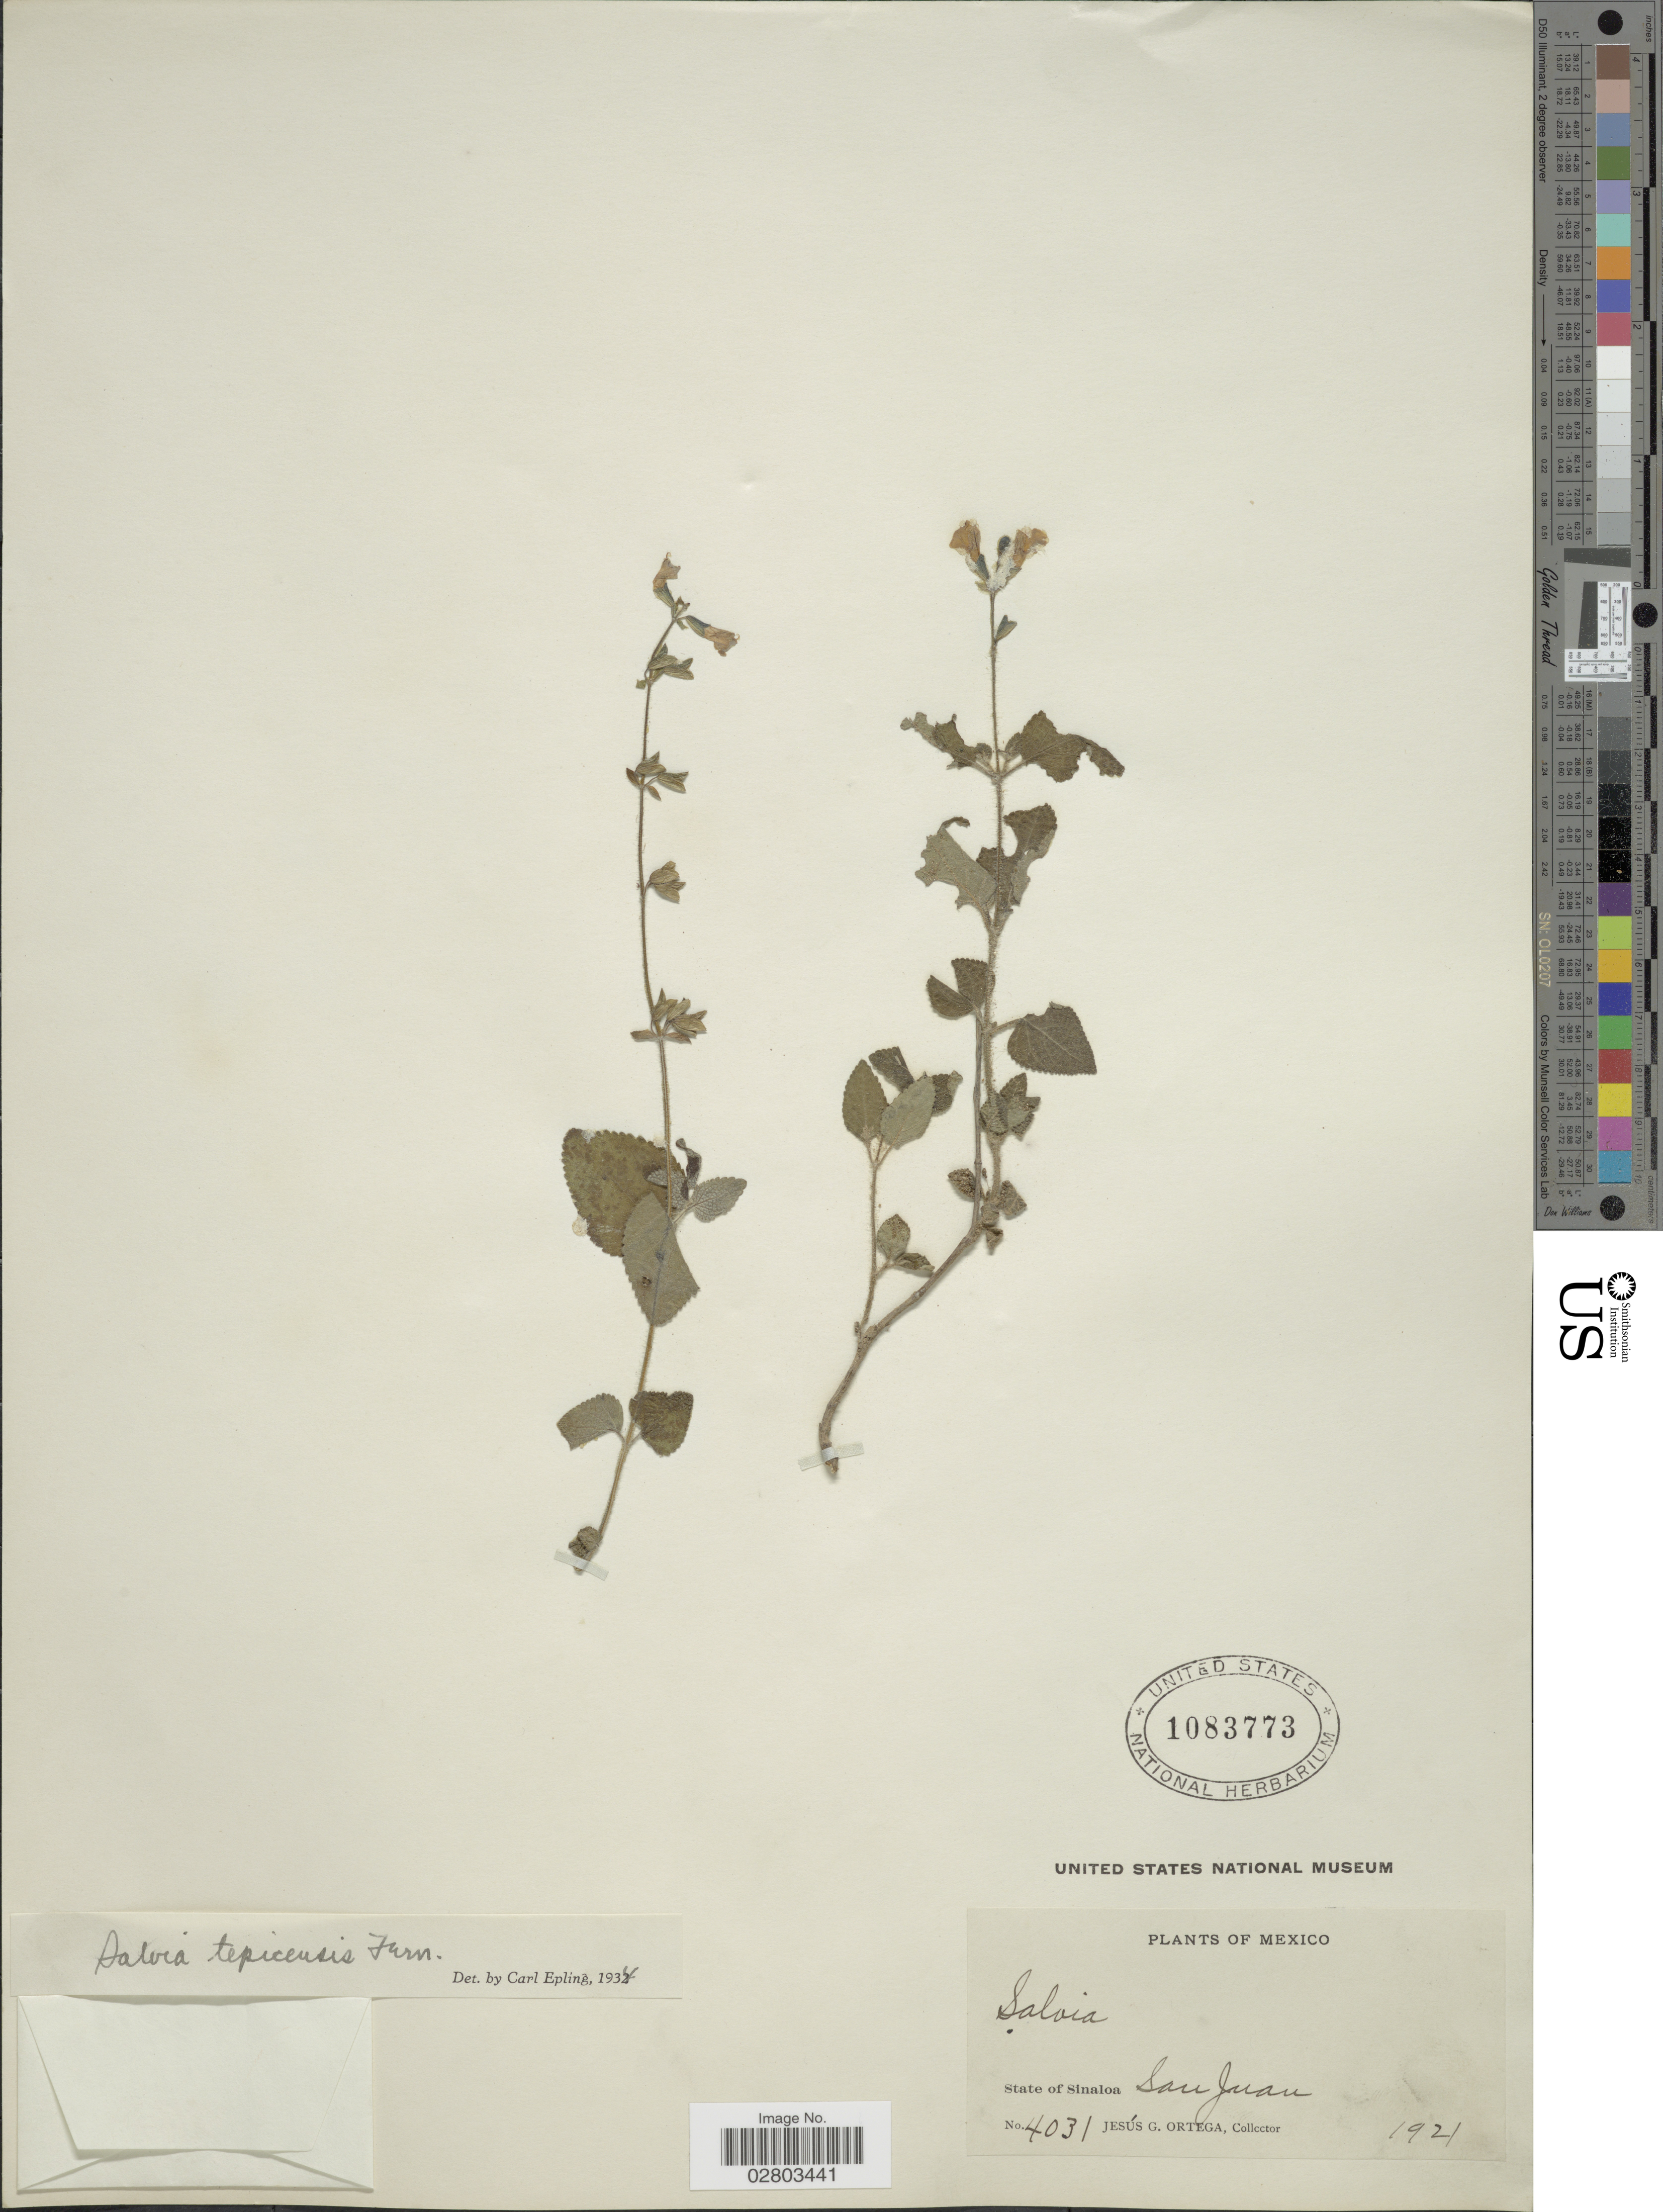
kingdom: Plantae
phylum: Tracheophyta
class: Magnoliopsida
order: Lamiales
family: Lamiaceae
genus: Salvia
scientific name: Salvia tepicensis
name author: Fernald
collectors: J. Ortega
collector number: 4031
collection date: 1921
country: Mexico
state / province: Sinaloa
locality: San Juan.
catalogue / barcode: US 1083773